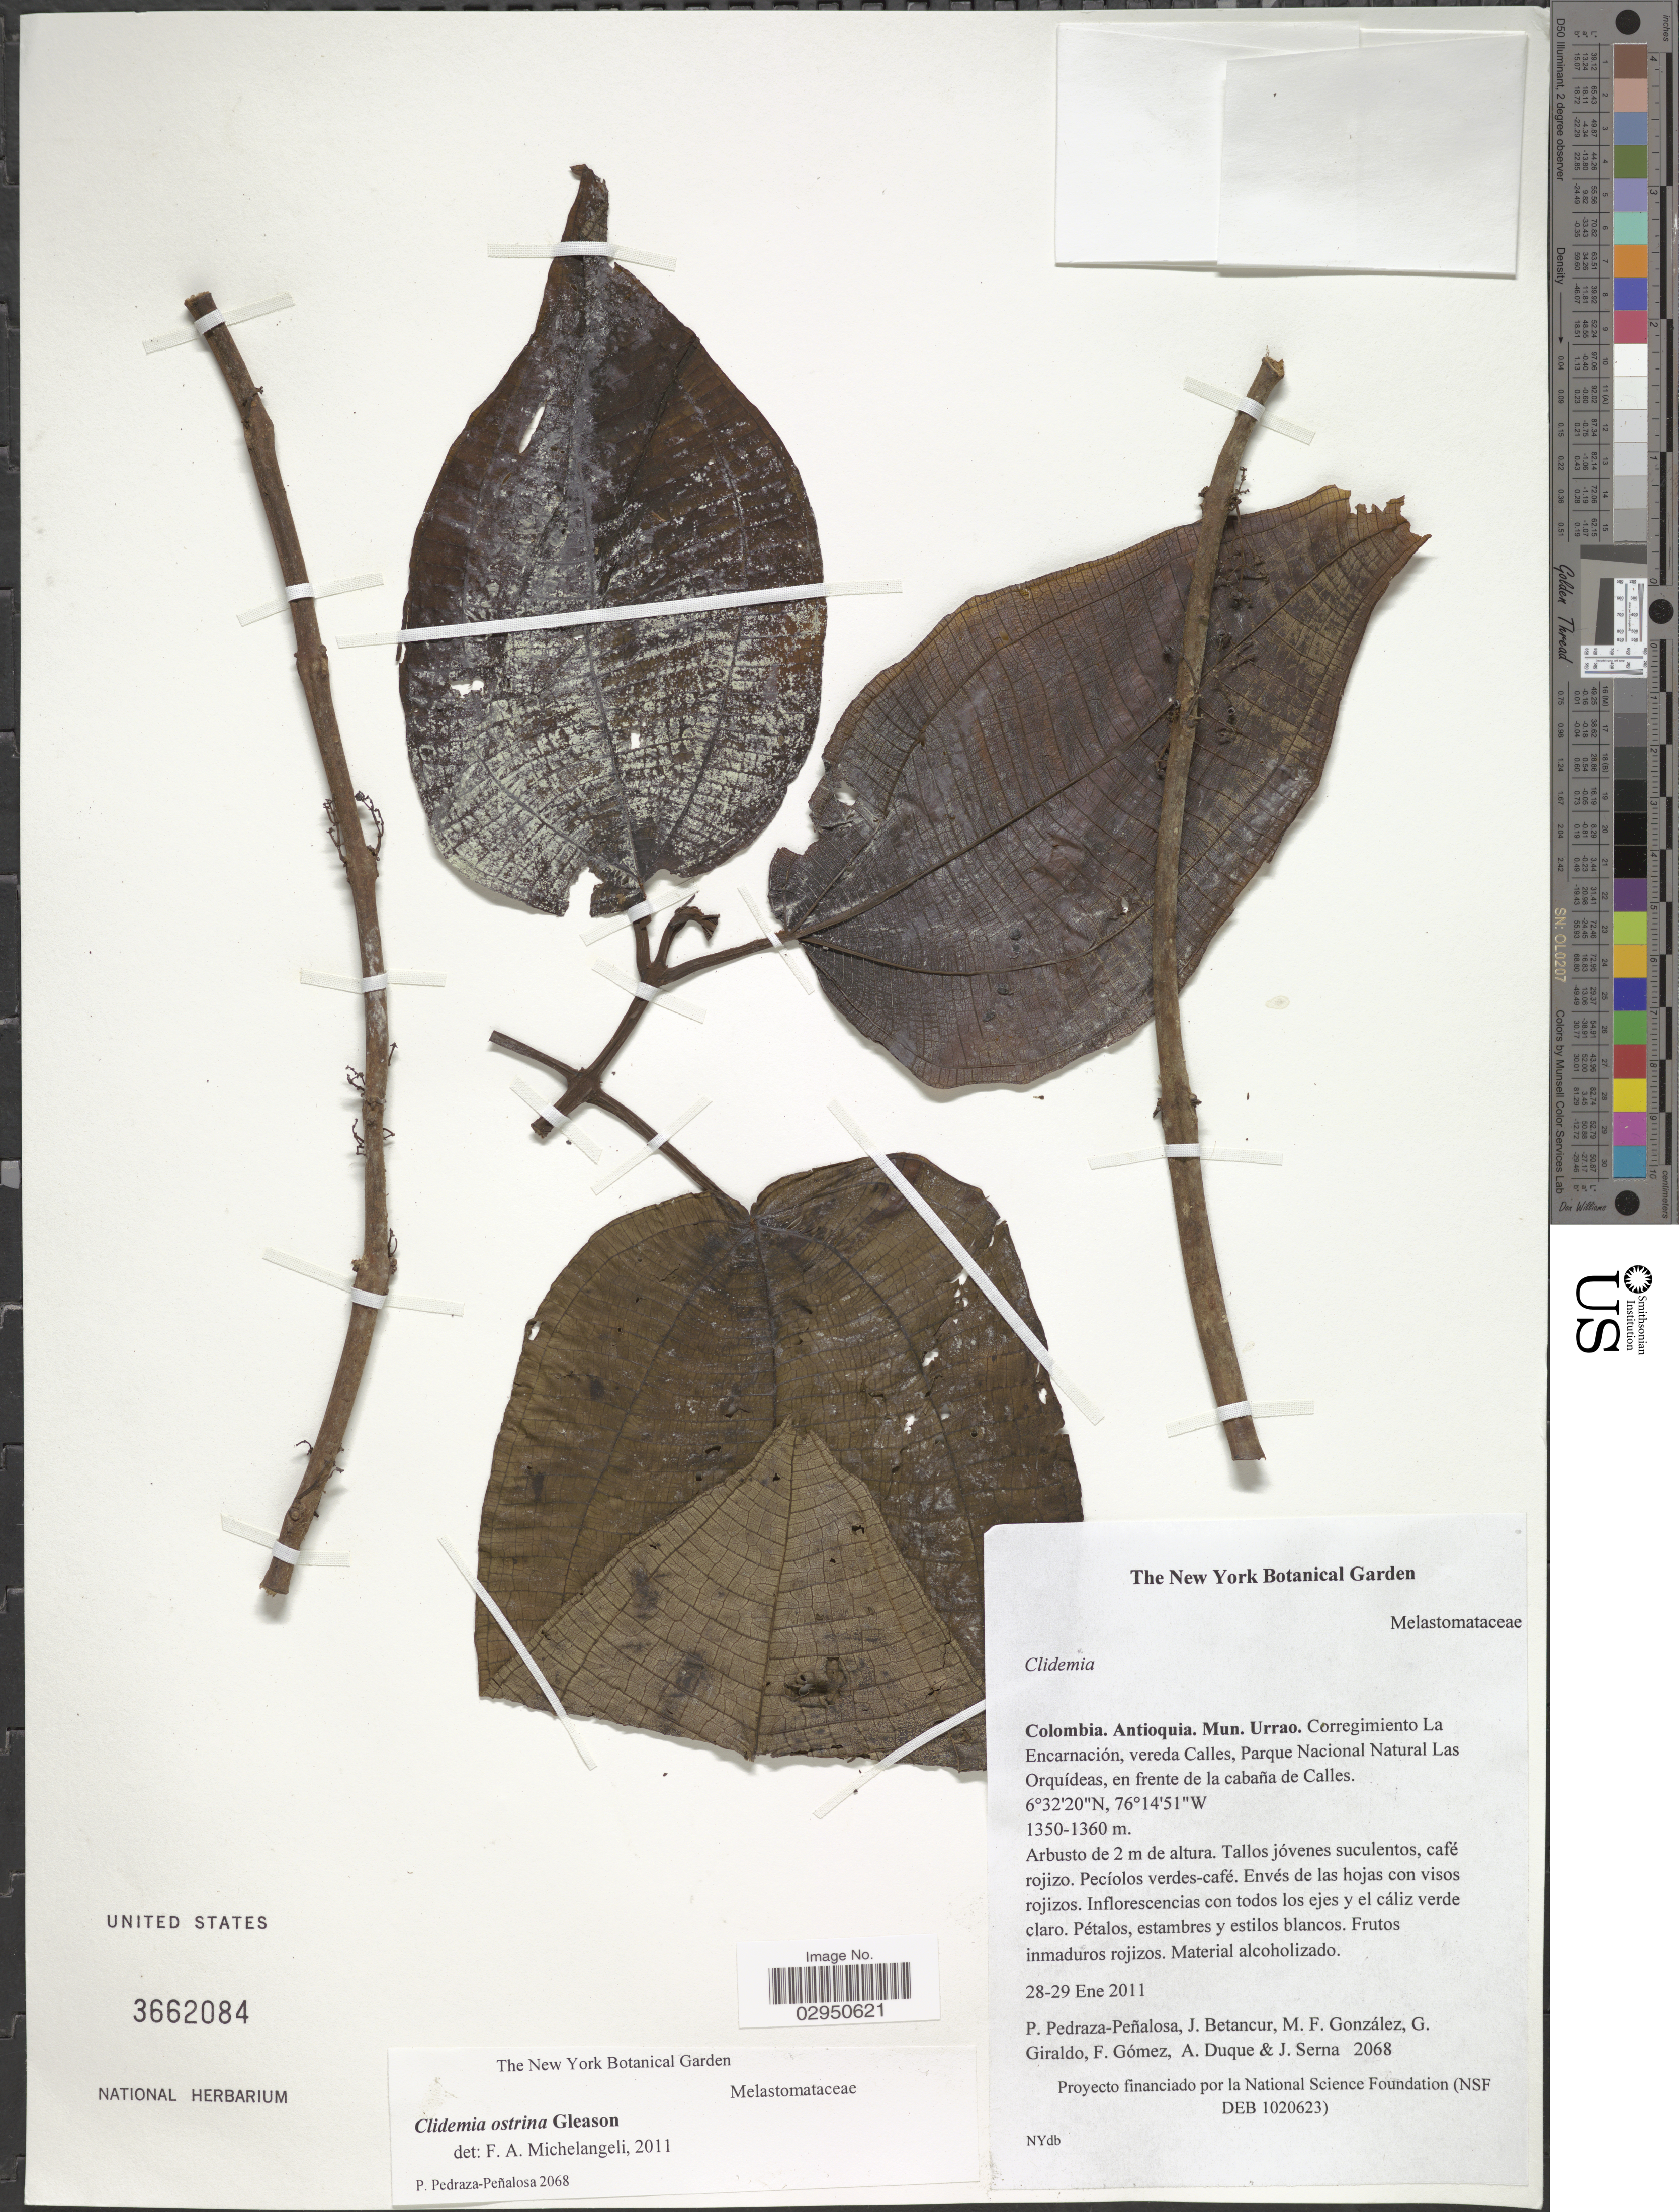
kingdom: Plantae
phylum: Tracheophyta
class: Magnoliopsida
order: Myrtales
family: Melastomataceae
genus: Clidemia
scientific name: Clidemia ostrina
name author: Gleason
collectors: P. Pedraza-Peñalosa, J. Betancur, M. Gonzalez, G. Giraldo & et al.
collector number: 2068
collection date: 2011-01-28/2011-01-29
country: Colombia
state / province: Antioquia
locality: Mun. Urrao. Corregimiente La Encarnación, vereda Calles, Parque Nacional Natural Las Orquídeas, en frente de la cabaña de Calles.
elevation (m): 1350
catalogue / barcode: US 3662084